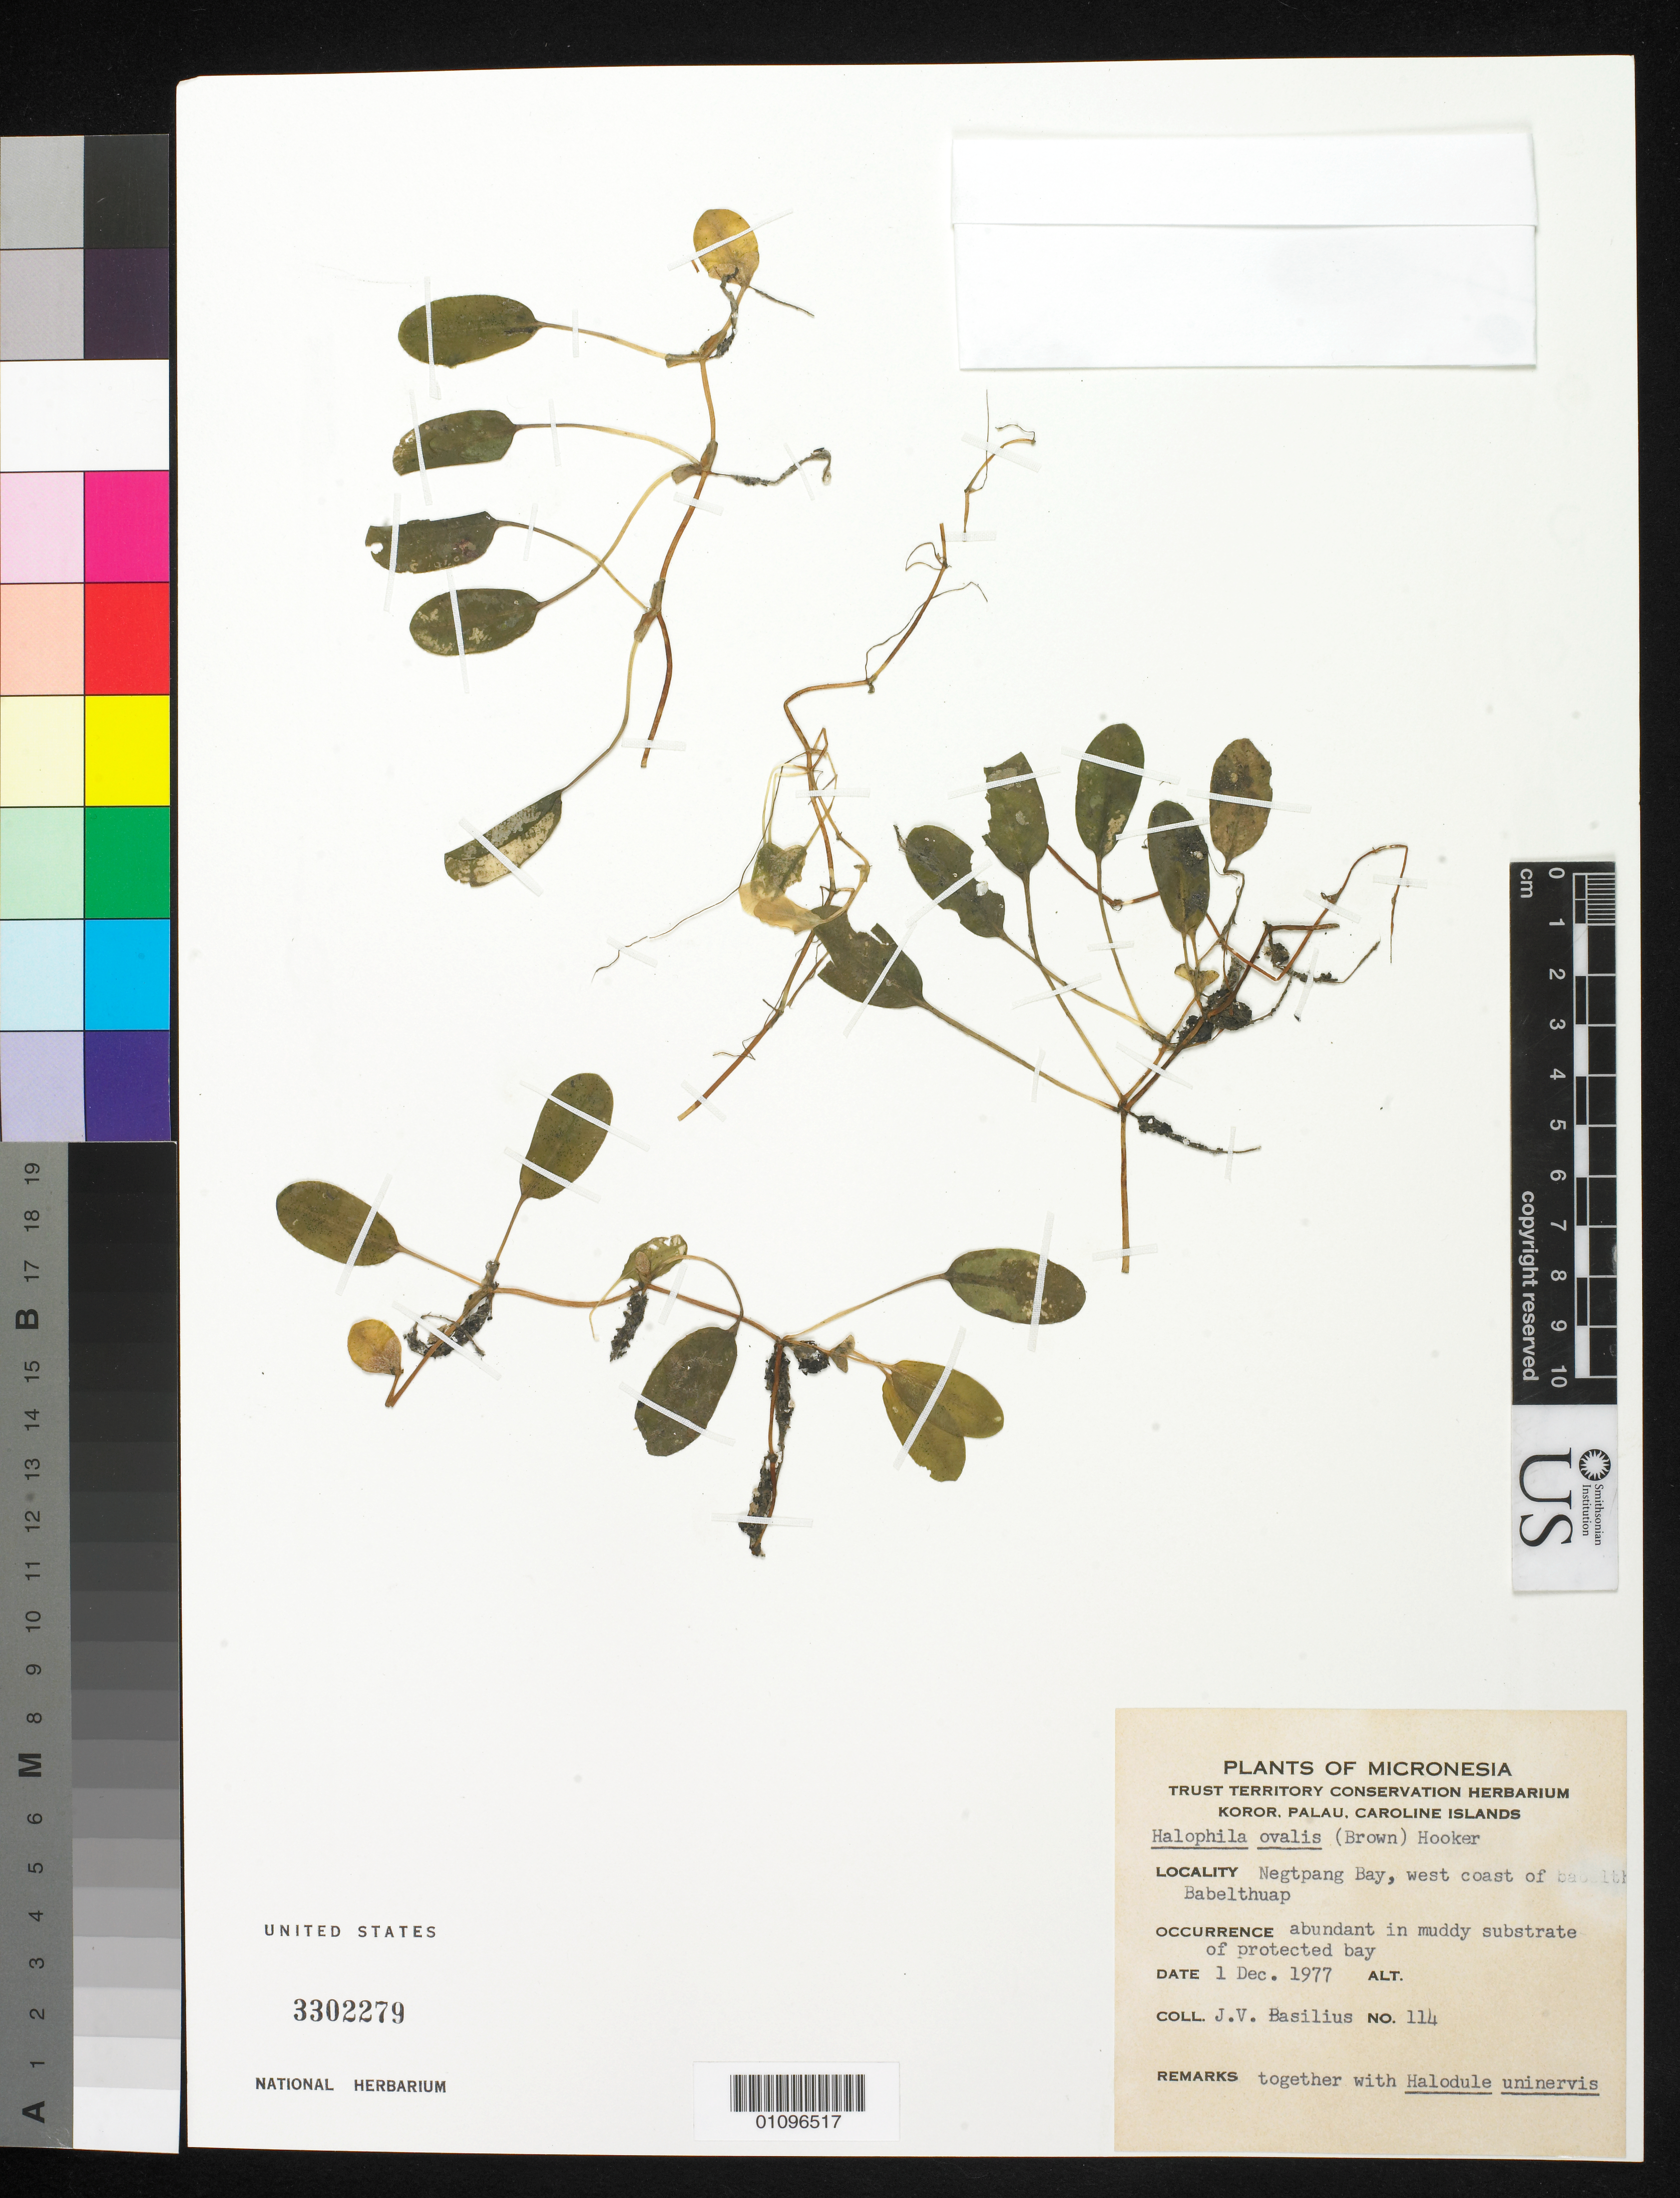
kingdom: Plantae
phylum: Tracheophyta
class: Liliopsida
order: Alismatales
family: Hydrocharitaceae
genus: Halophila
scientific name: Halophila ovalis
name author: (R. Br.) Hook. f.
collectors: J. Basilius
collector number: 114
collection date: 1977-12-01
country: Palau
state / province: Koror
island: Oreor (Koror)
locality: Negtpang Bay, west coast of Babelthuap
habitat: Muddy substrate of protected bay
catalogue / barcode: US 3302279